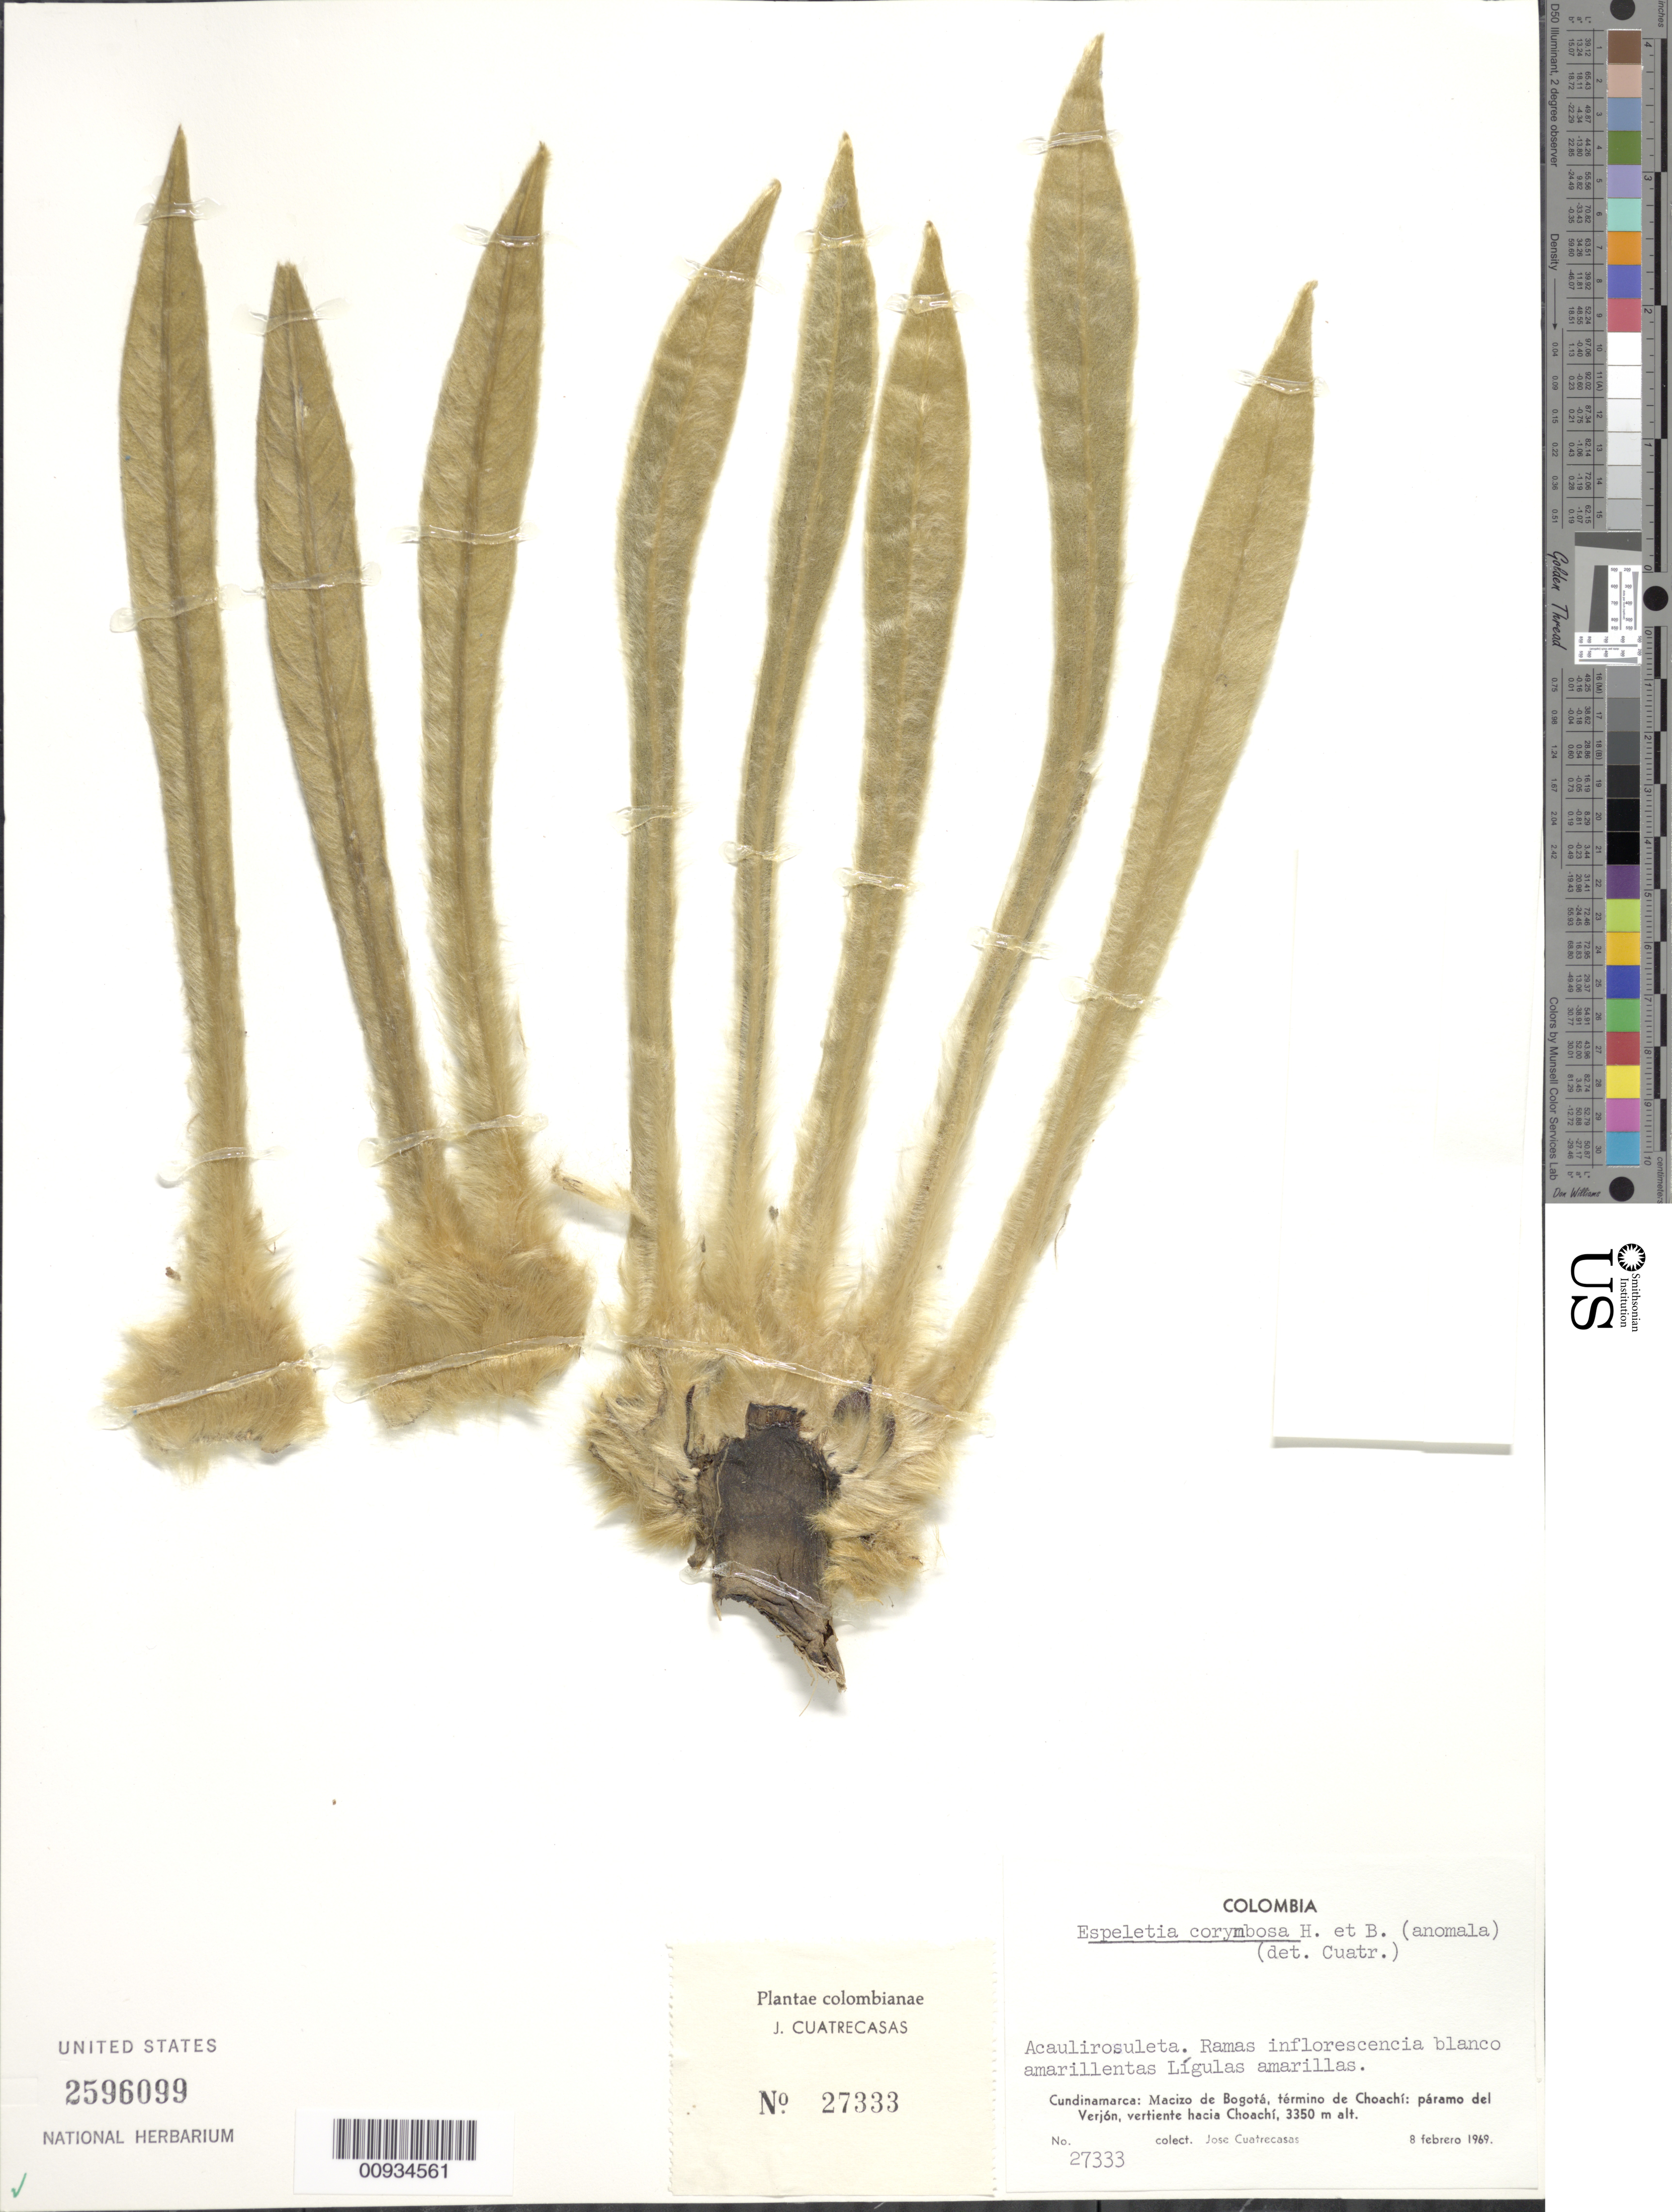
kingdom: Plantae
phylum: Tracheophyta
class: Magnoliopsida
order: Asterales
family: Asteraceae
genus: Espeletiopsis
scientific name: Espeletiopsis corymbosa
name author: (Humb. & Bonpl.) Cuatrec.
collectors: J. Cuatrecasas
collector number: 27333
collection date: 1969-02-08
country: Colombia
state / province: Cundinamarca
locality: Cundinamarca: Macizo de Bogotá, término de Choachí: páramo del Verjón, vertiente hacia Choachí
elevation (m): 3350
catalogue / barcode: US 2596099